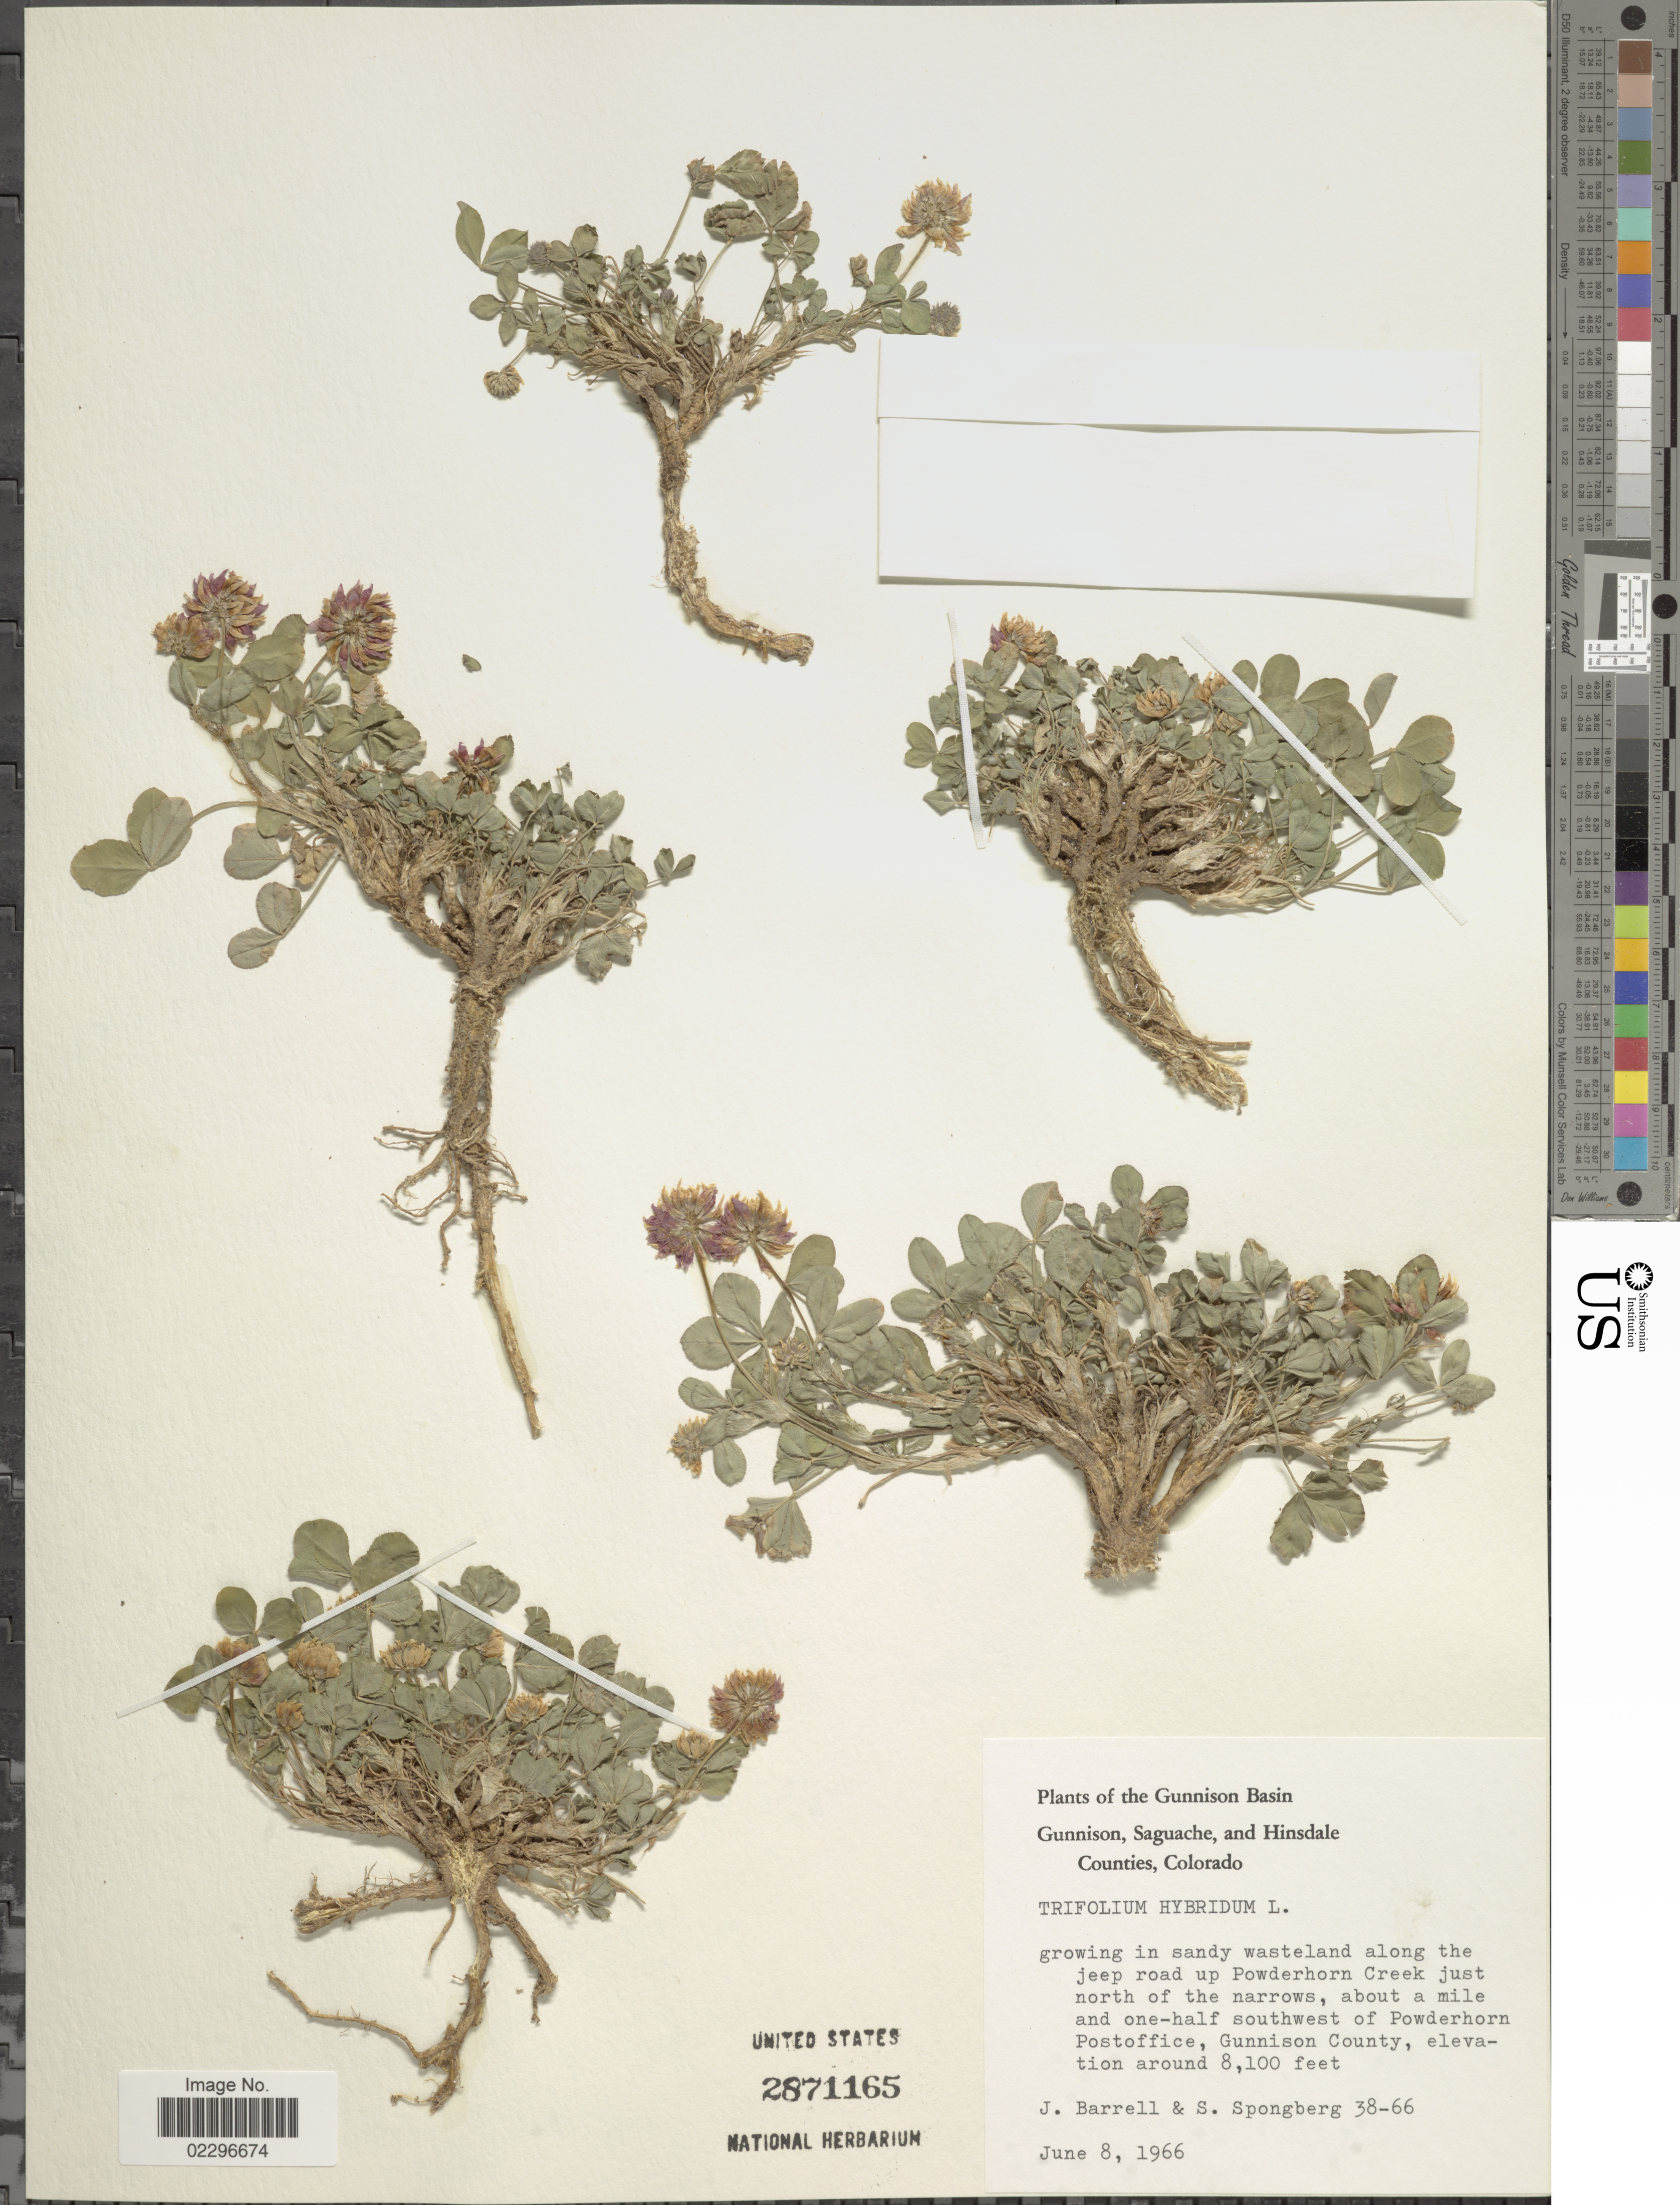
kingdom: Plantae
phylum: Tracheophyta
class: Magnoliopsida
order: Fabales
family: Fabaceae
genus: Trifolium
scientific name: Trifolium hybridum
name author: L.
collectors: J. Barrell & S. A.Spongberg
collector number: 38-66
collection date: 1966-06-08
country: United States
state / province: Colorado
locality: The Gunnison Bay. in sandy wasteland along the jeep road up Powderhorn Creek just north of the narrows, about 1 mile and one-half southwest of Powderhorn Postoffice, Gunnison County.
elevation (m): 2469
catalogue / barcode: US 2871165